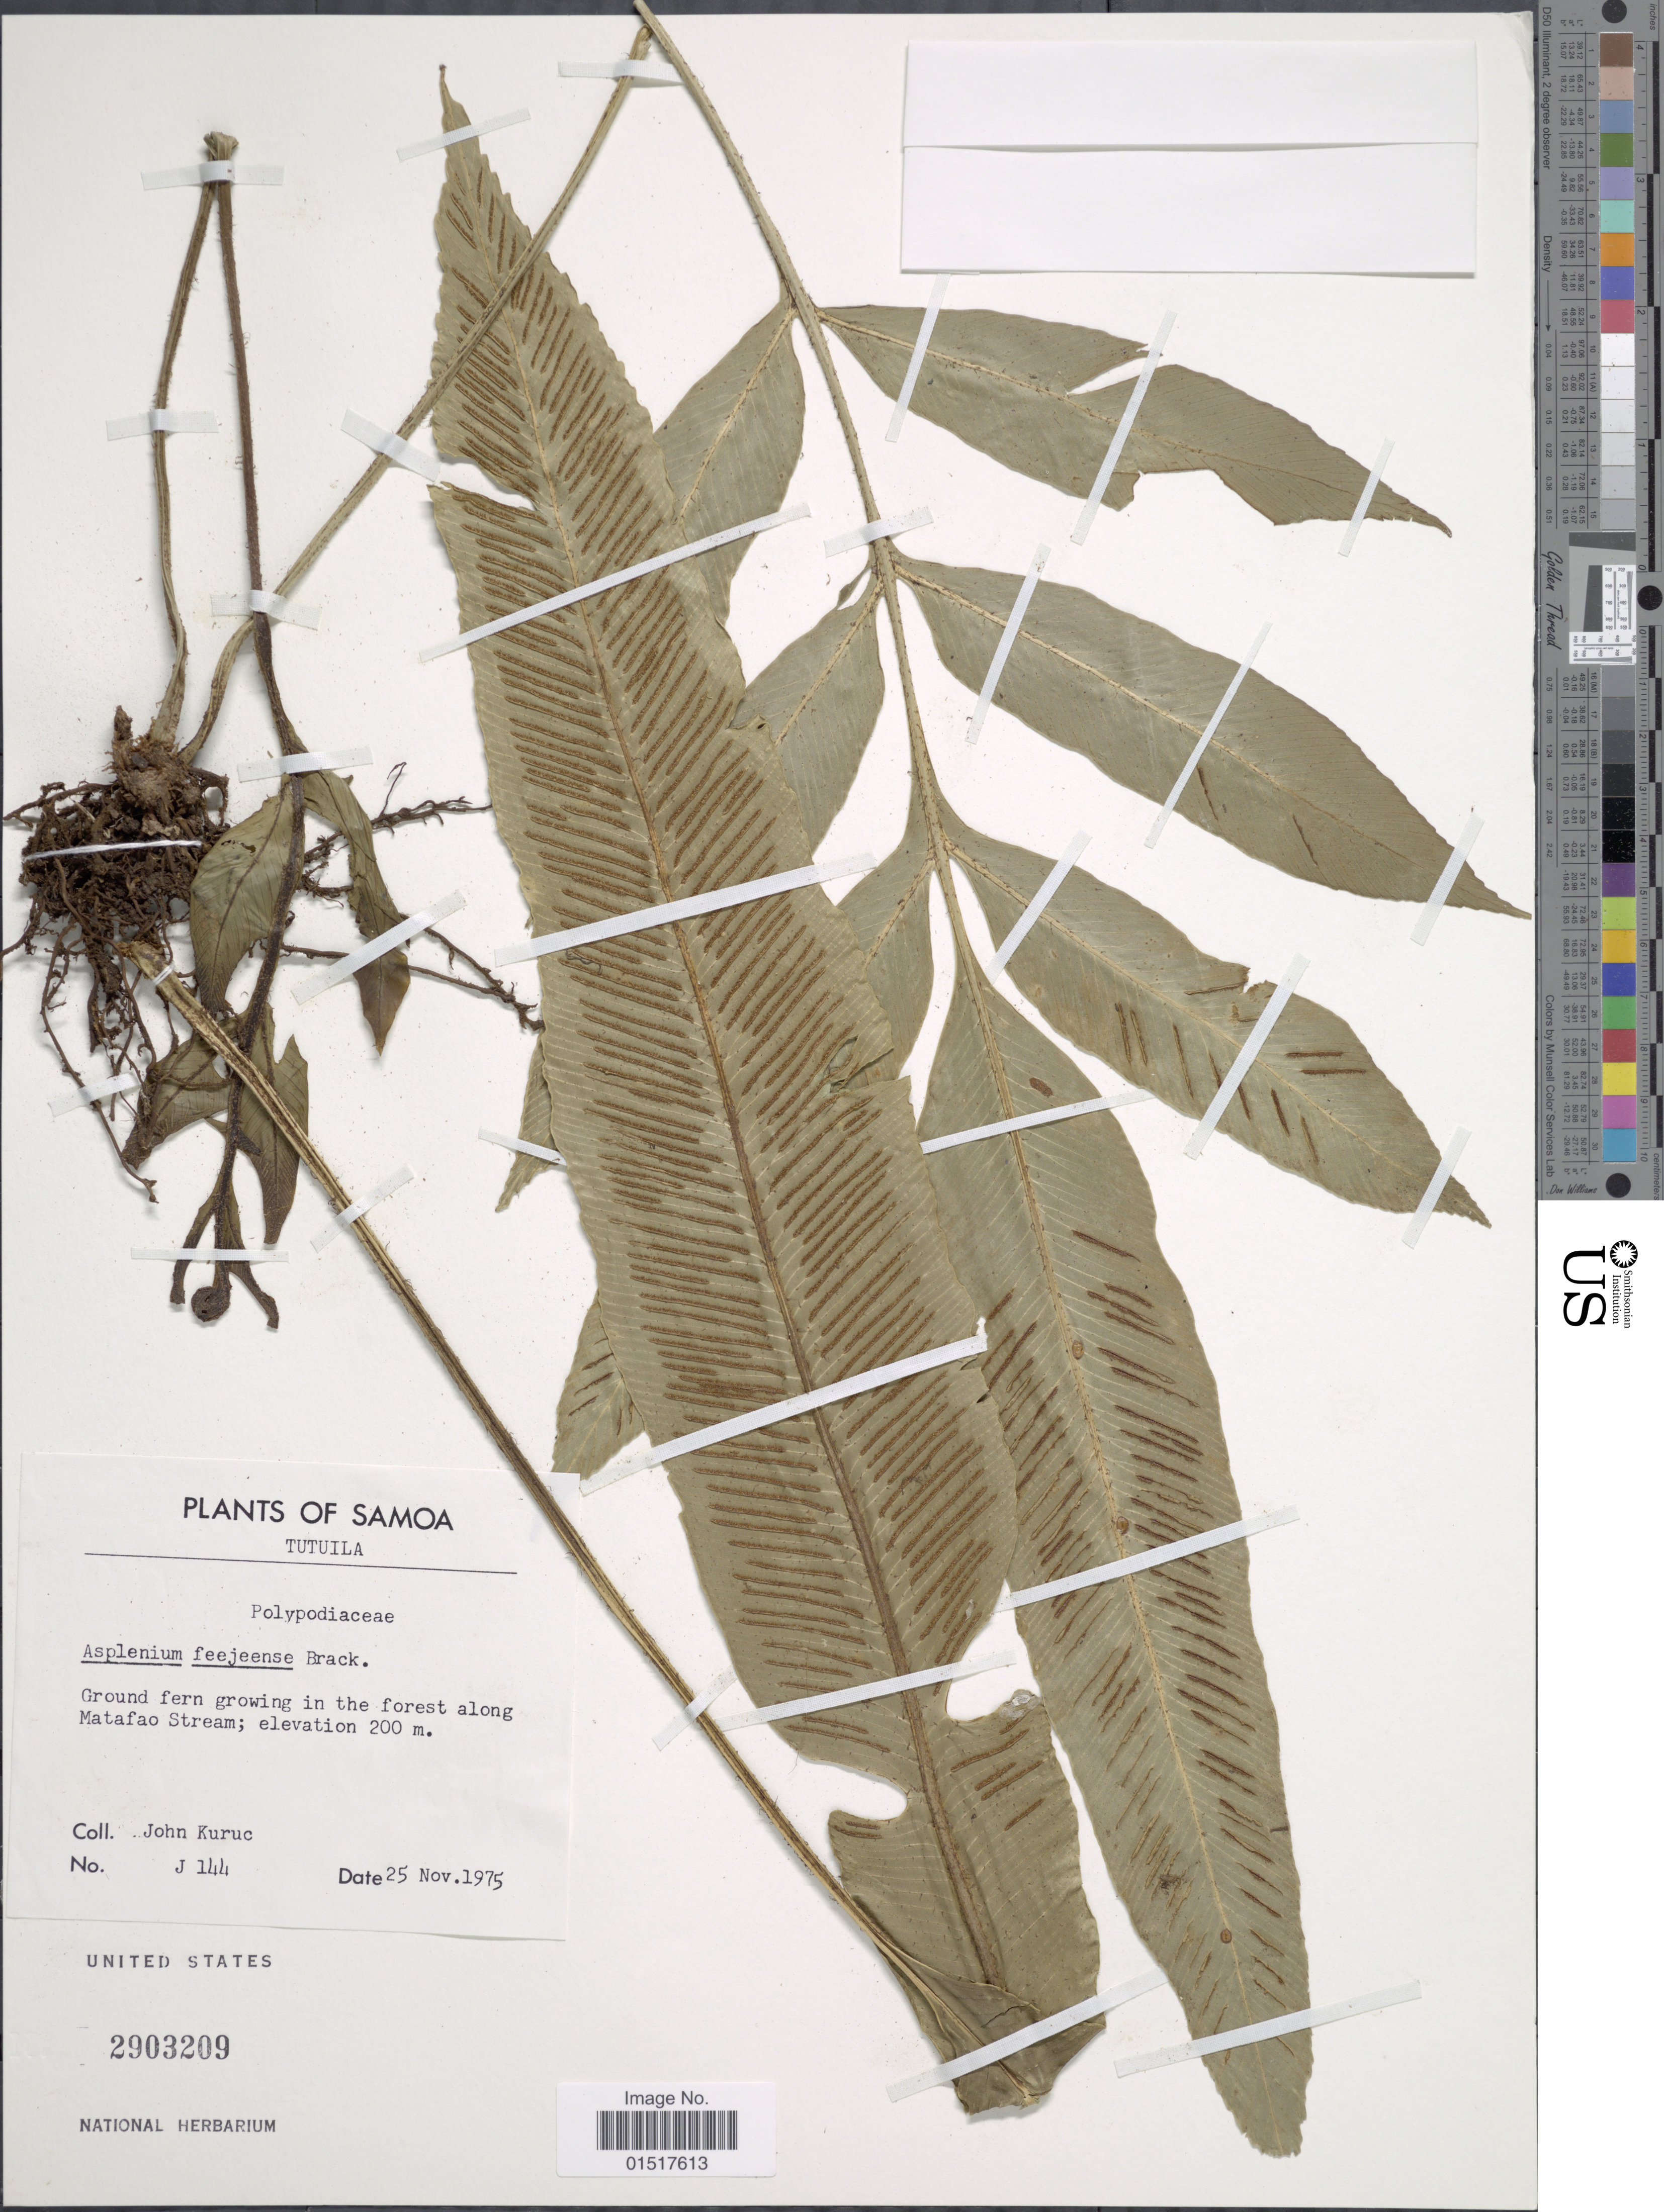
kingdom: Plantae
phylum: Tracheophyta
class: Polypodiopsida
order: Polypodiales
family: Aspleniaceae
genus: Asplenium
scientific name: Asplenium feejeense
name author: Brack. in Wilkes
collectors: J. Kuruc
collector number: J 144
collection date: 1975-11-25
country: American Samoa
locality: Samoa. Tutuila. Ground fern growing in the forest along Matafao Stream.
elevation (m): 200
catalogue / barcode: US 2903209